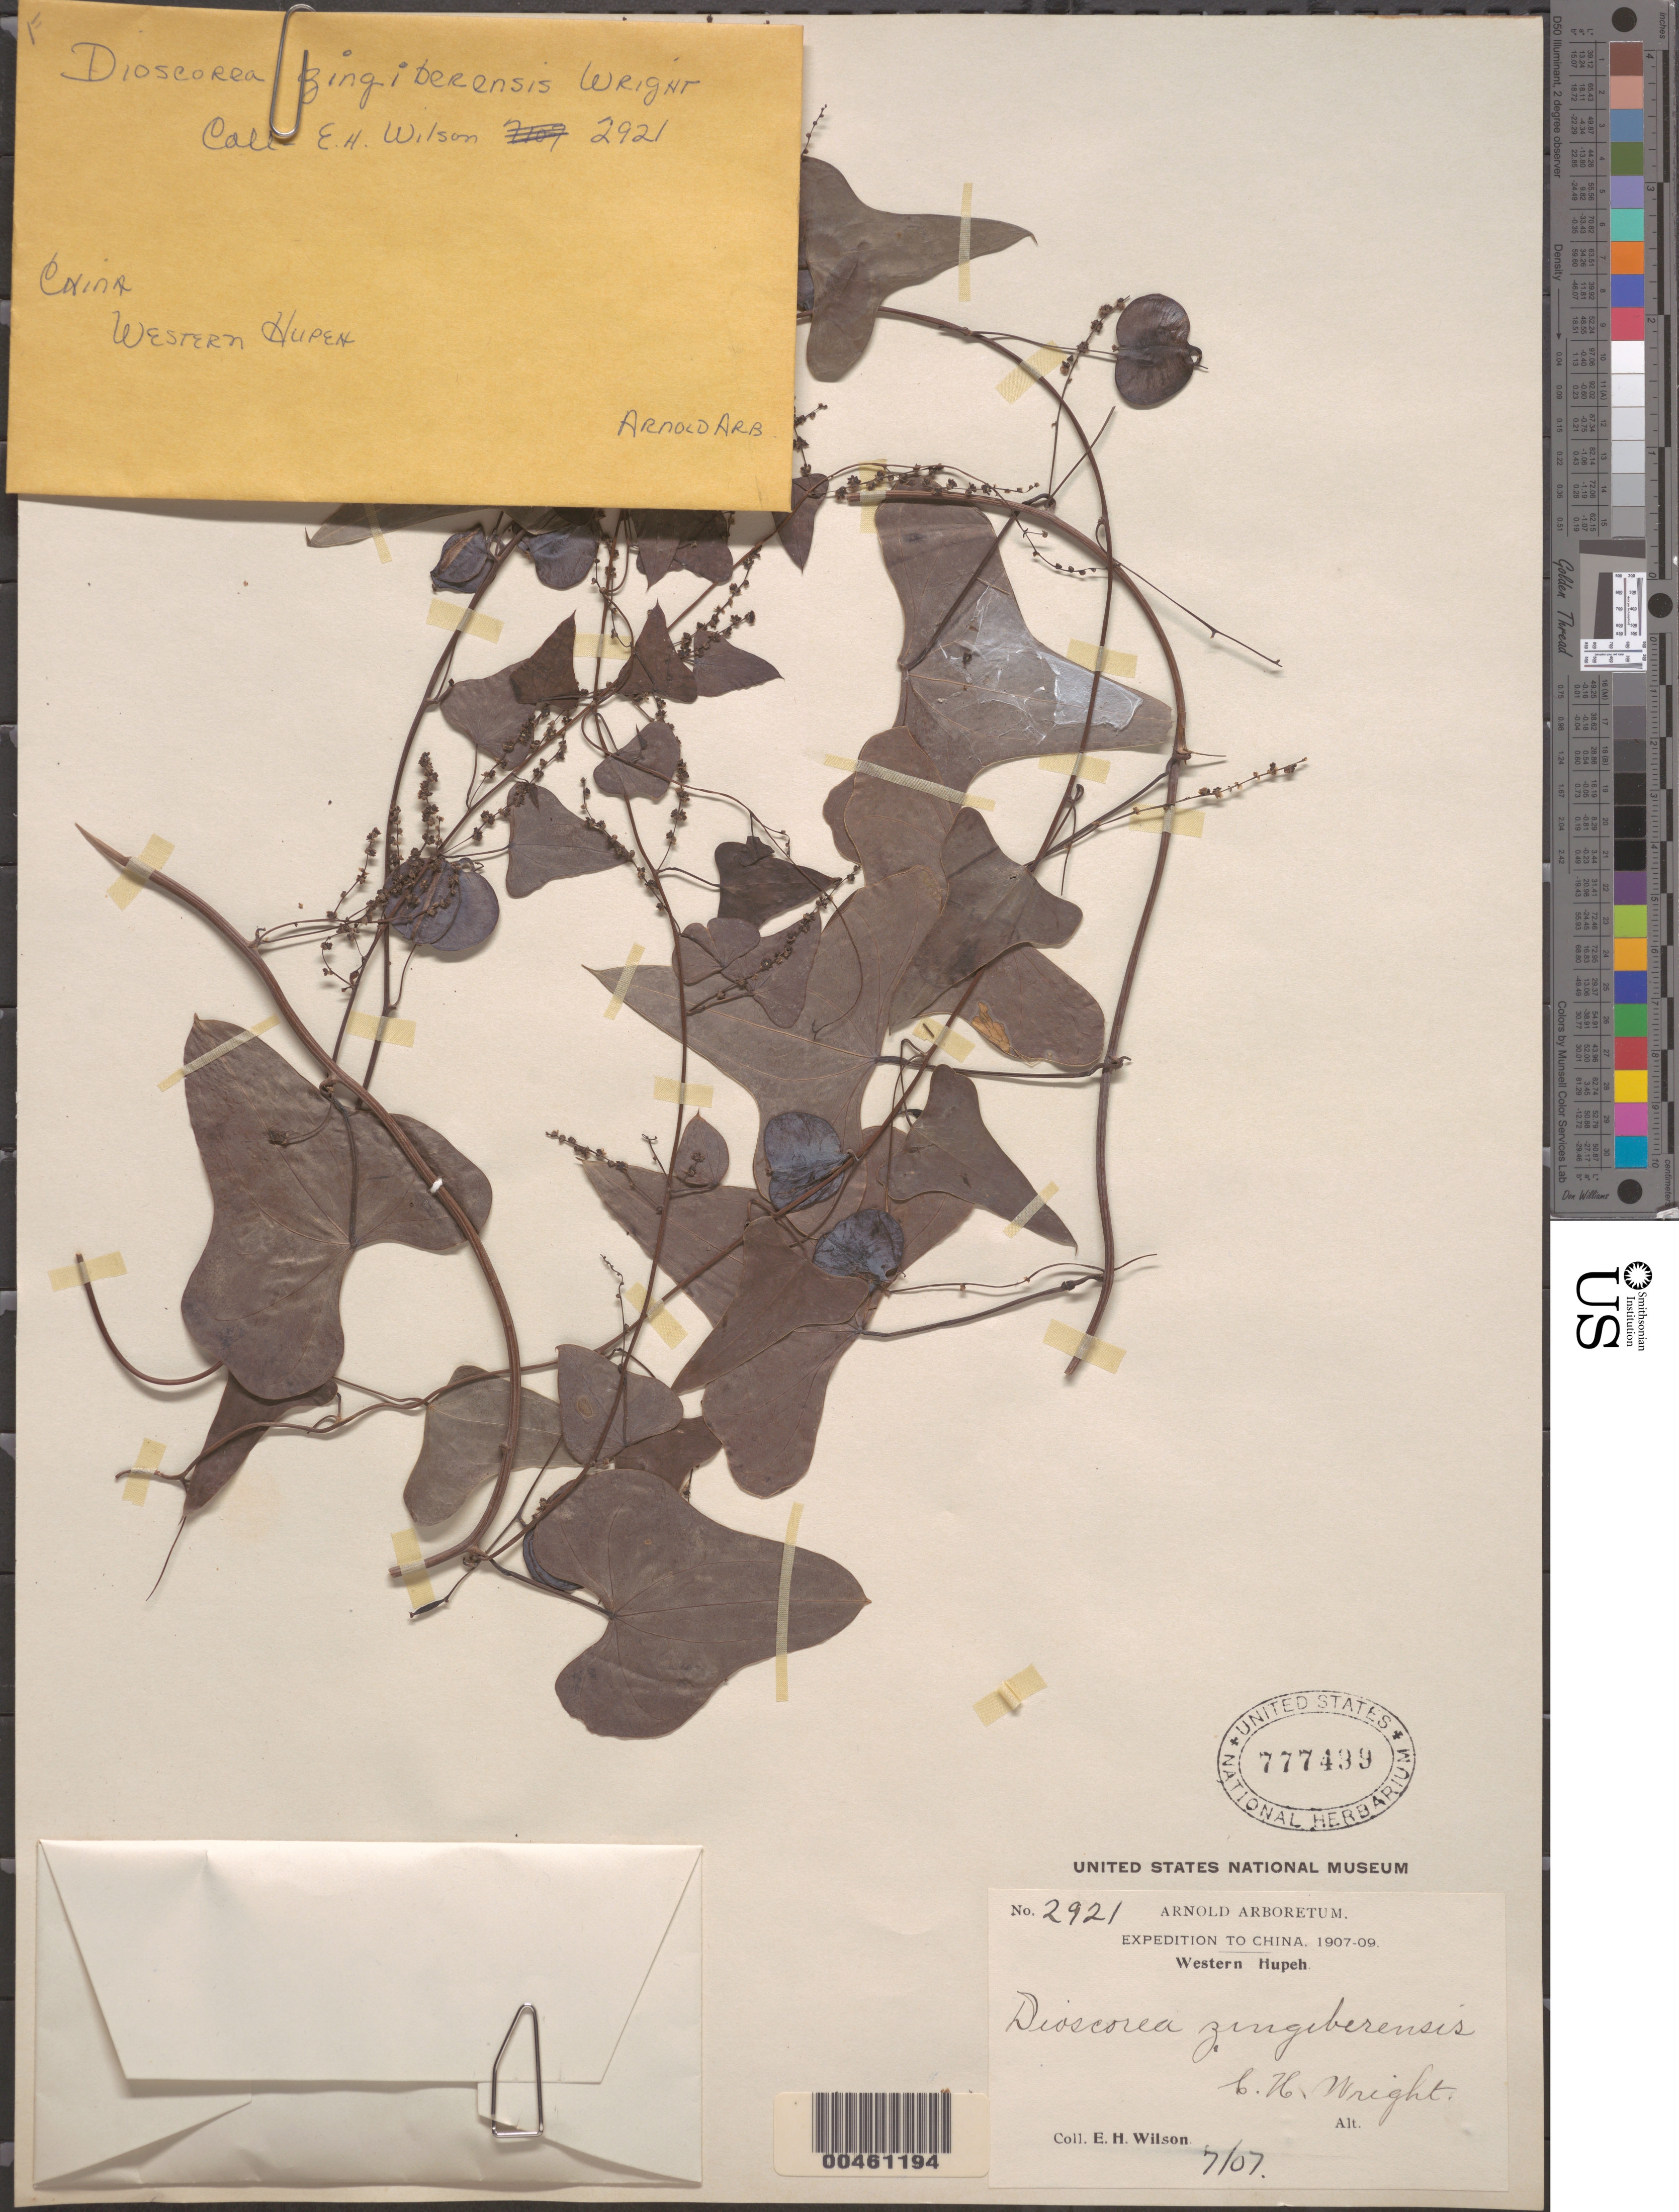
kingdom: Plantae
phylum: Tracheophyta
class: Liliopsida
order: Dioscoreales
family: Dioscoreaceae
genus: Dioscorea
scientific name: Dioscorea zingiberensis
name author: C.H. Wright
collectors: E. H. Wilson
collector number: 2921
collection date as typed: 1907 to -- --- 1909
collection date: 1907/1909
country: China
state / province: Hubei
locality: Western Hupeh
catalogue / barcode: US 777499